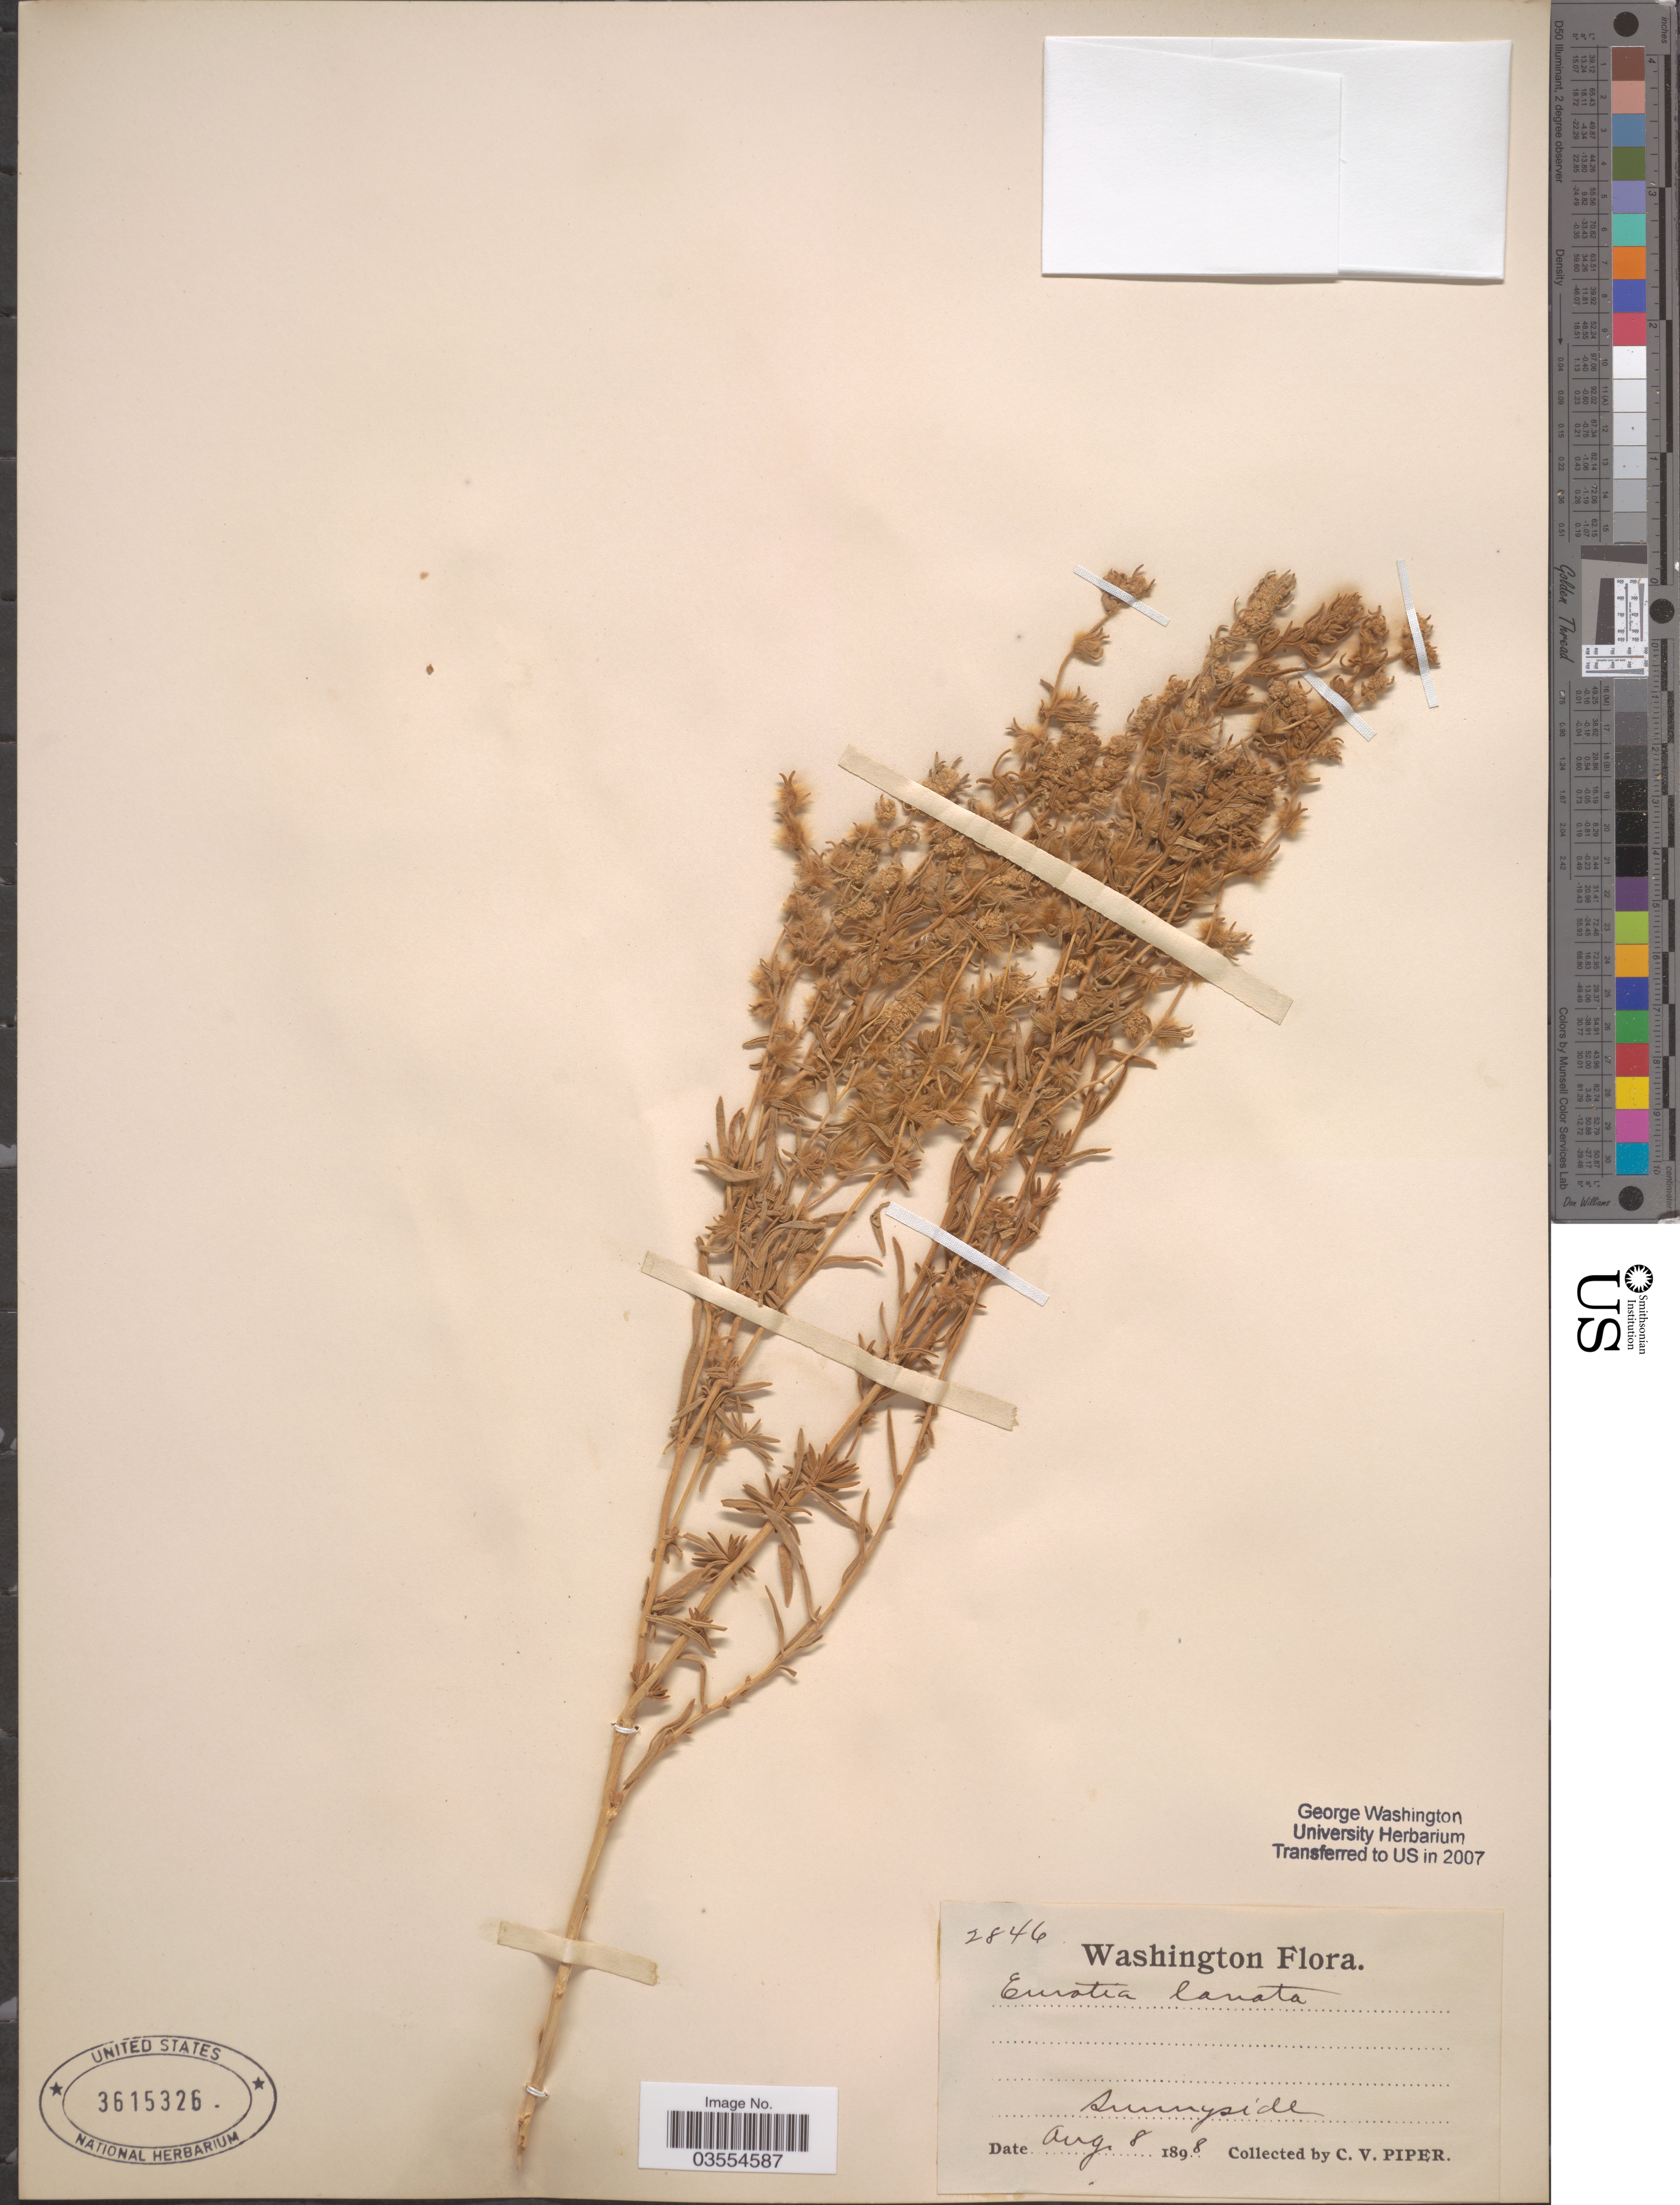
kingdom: Plantae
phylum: Tracheophyta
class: Magnoliopsida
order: Caryophyllales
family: Amaranthaceae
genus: Krascheninnikovia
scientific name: Krascheninnikovia lanata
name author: (Pursh) A. Meeuse & A.Smit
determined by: U.S. National Herbarium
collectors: C. V. Piper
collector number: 2846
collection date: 1898-08-08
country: United States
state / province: Washington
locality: Sunnyside.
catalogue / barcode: US 3515326